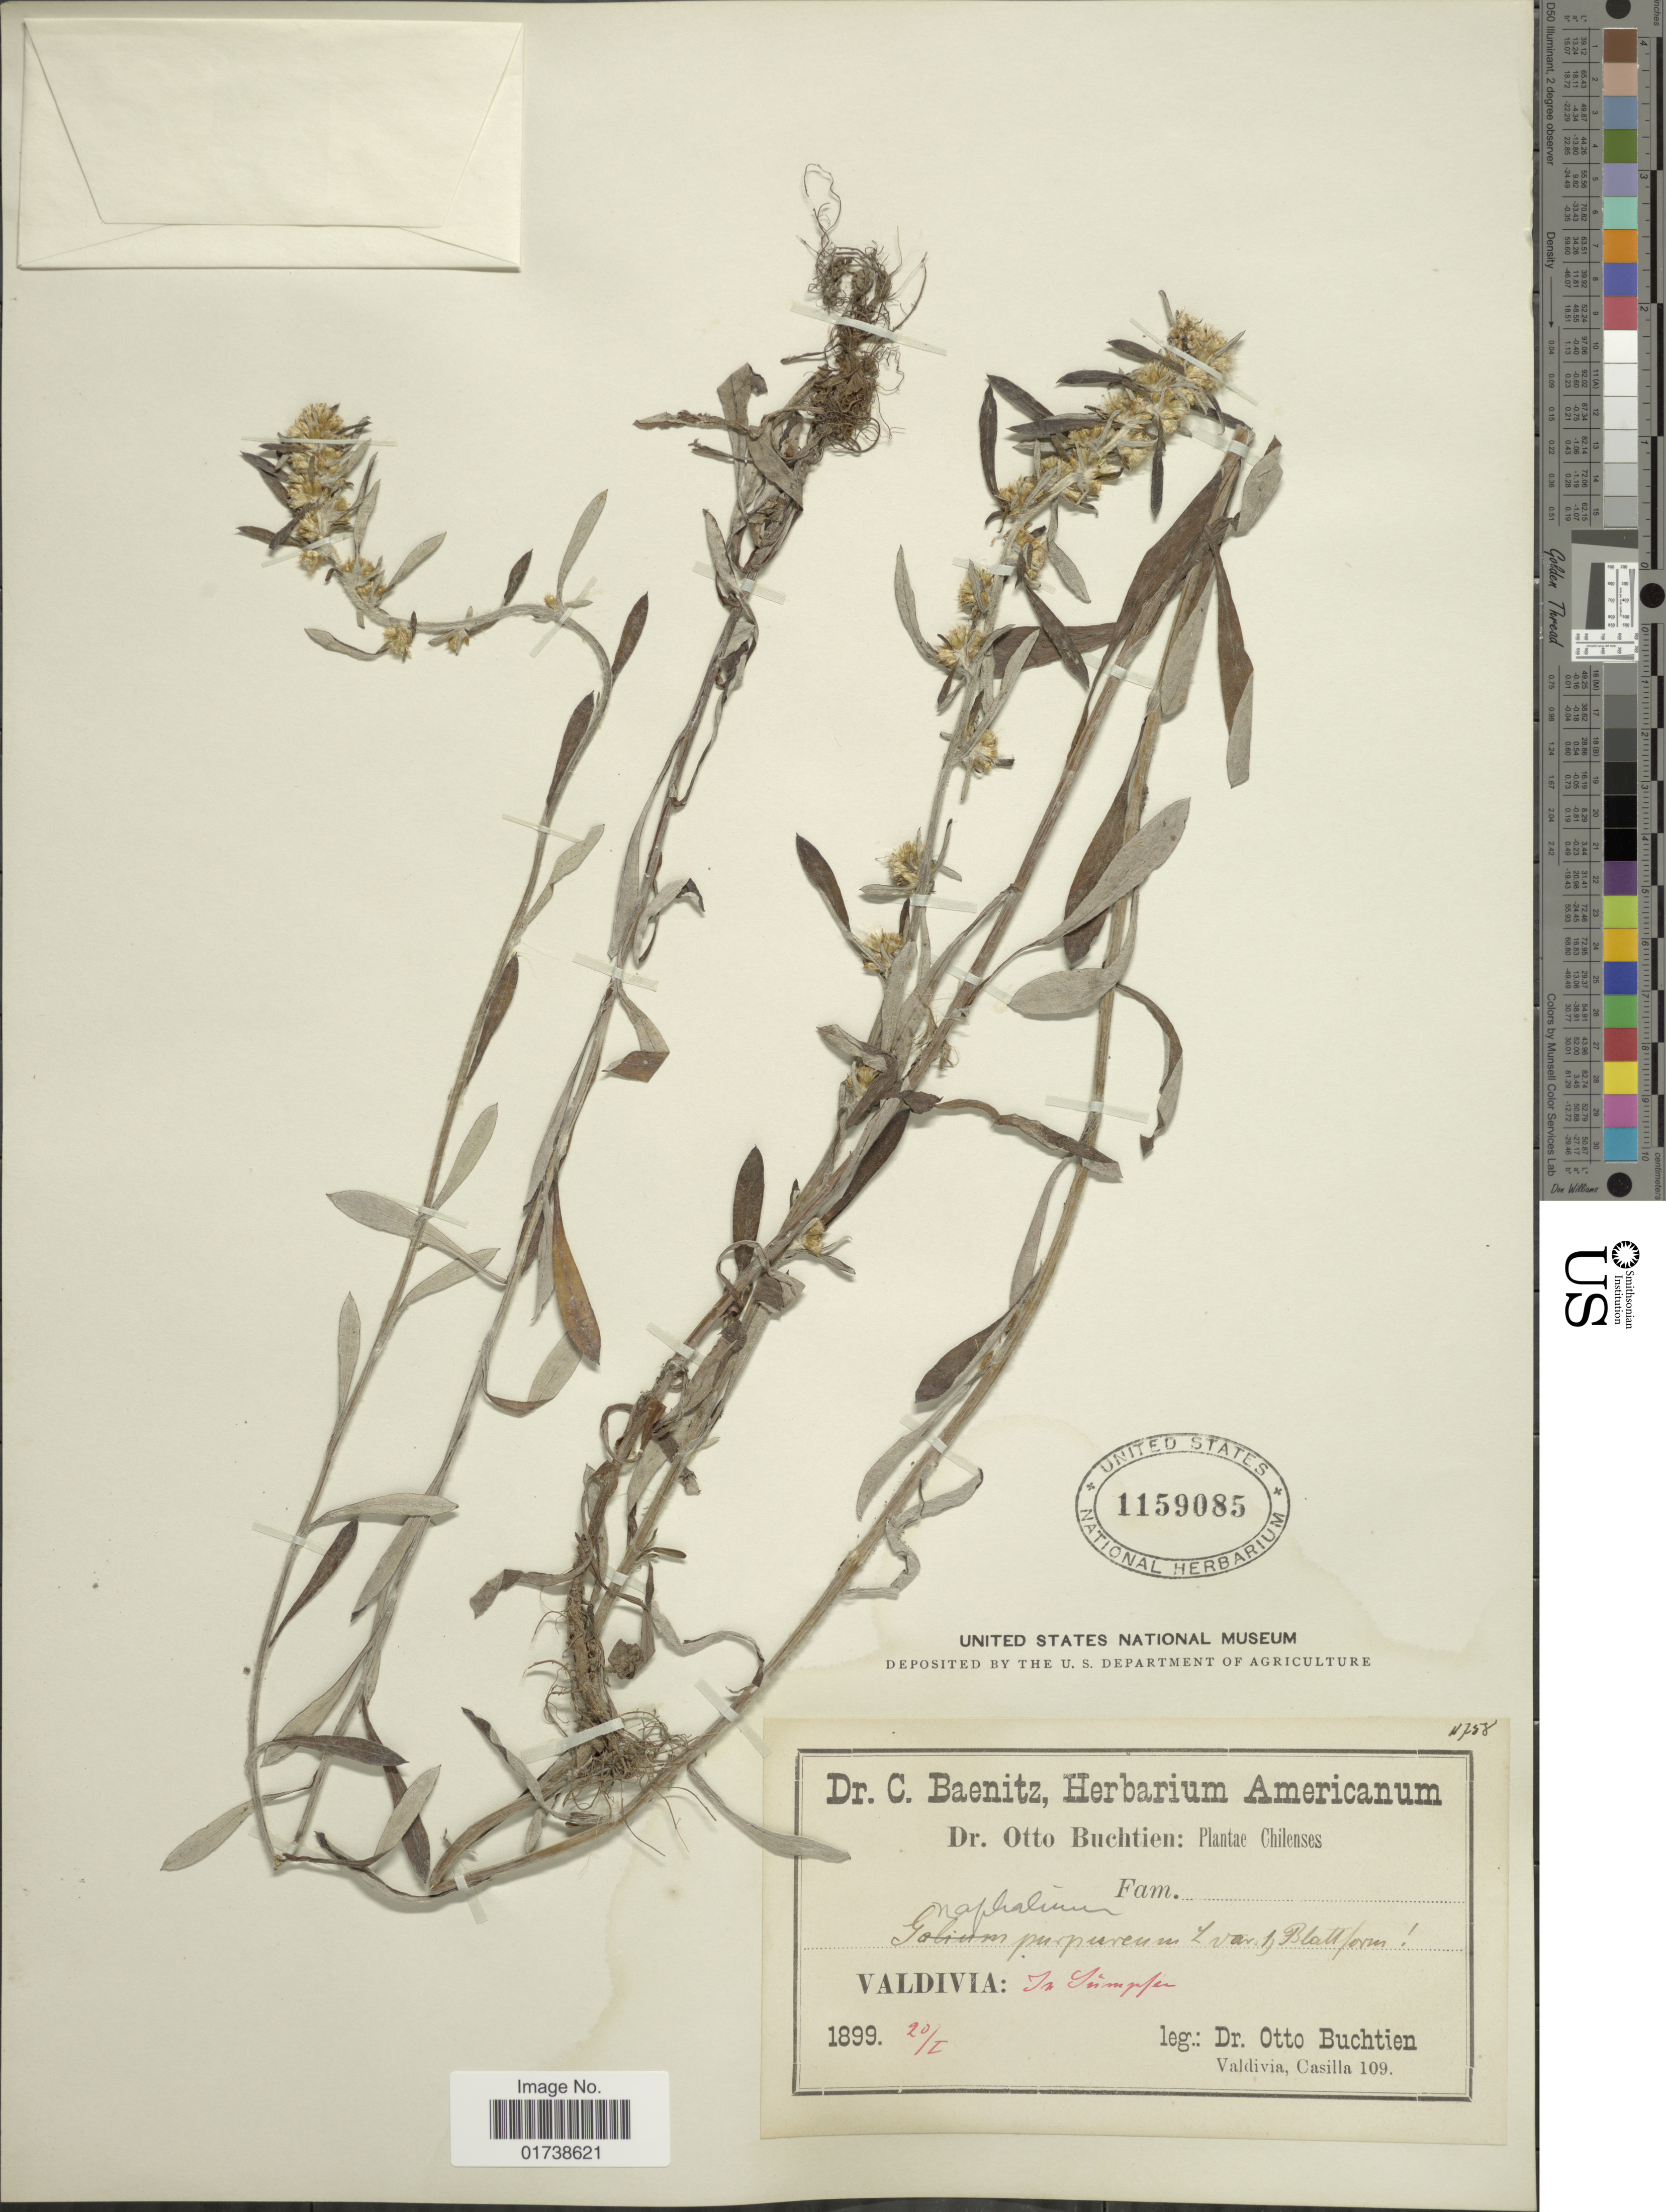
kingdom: Plantae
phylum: Tracheophyta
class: Magnoliopsida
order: Asterales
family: Asteraceae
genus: Gamochaeta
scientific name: Gamochaeta purpurea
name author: (L.) Cabrera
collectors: O. Buchtien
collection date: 1899-01-20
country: Chile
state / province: Los Ríos (XIV)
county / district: Valdivia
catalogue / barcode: US 1159085